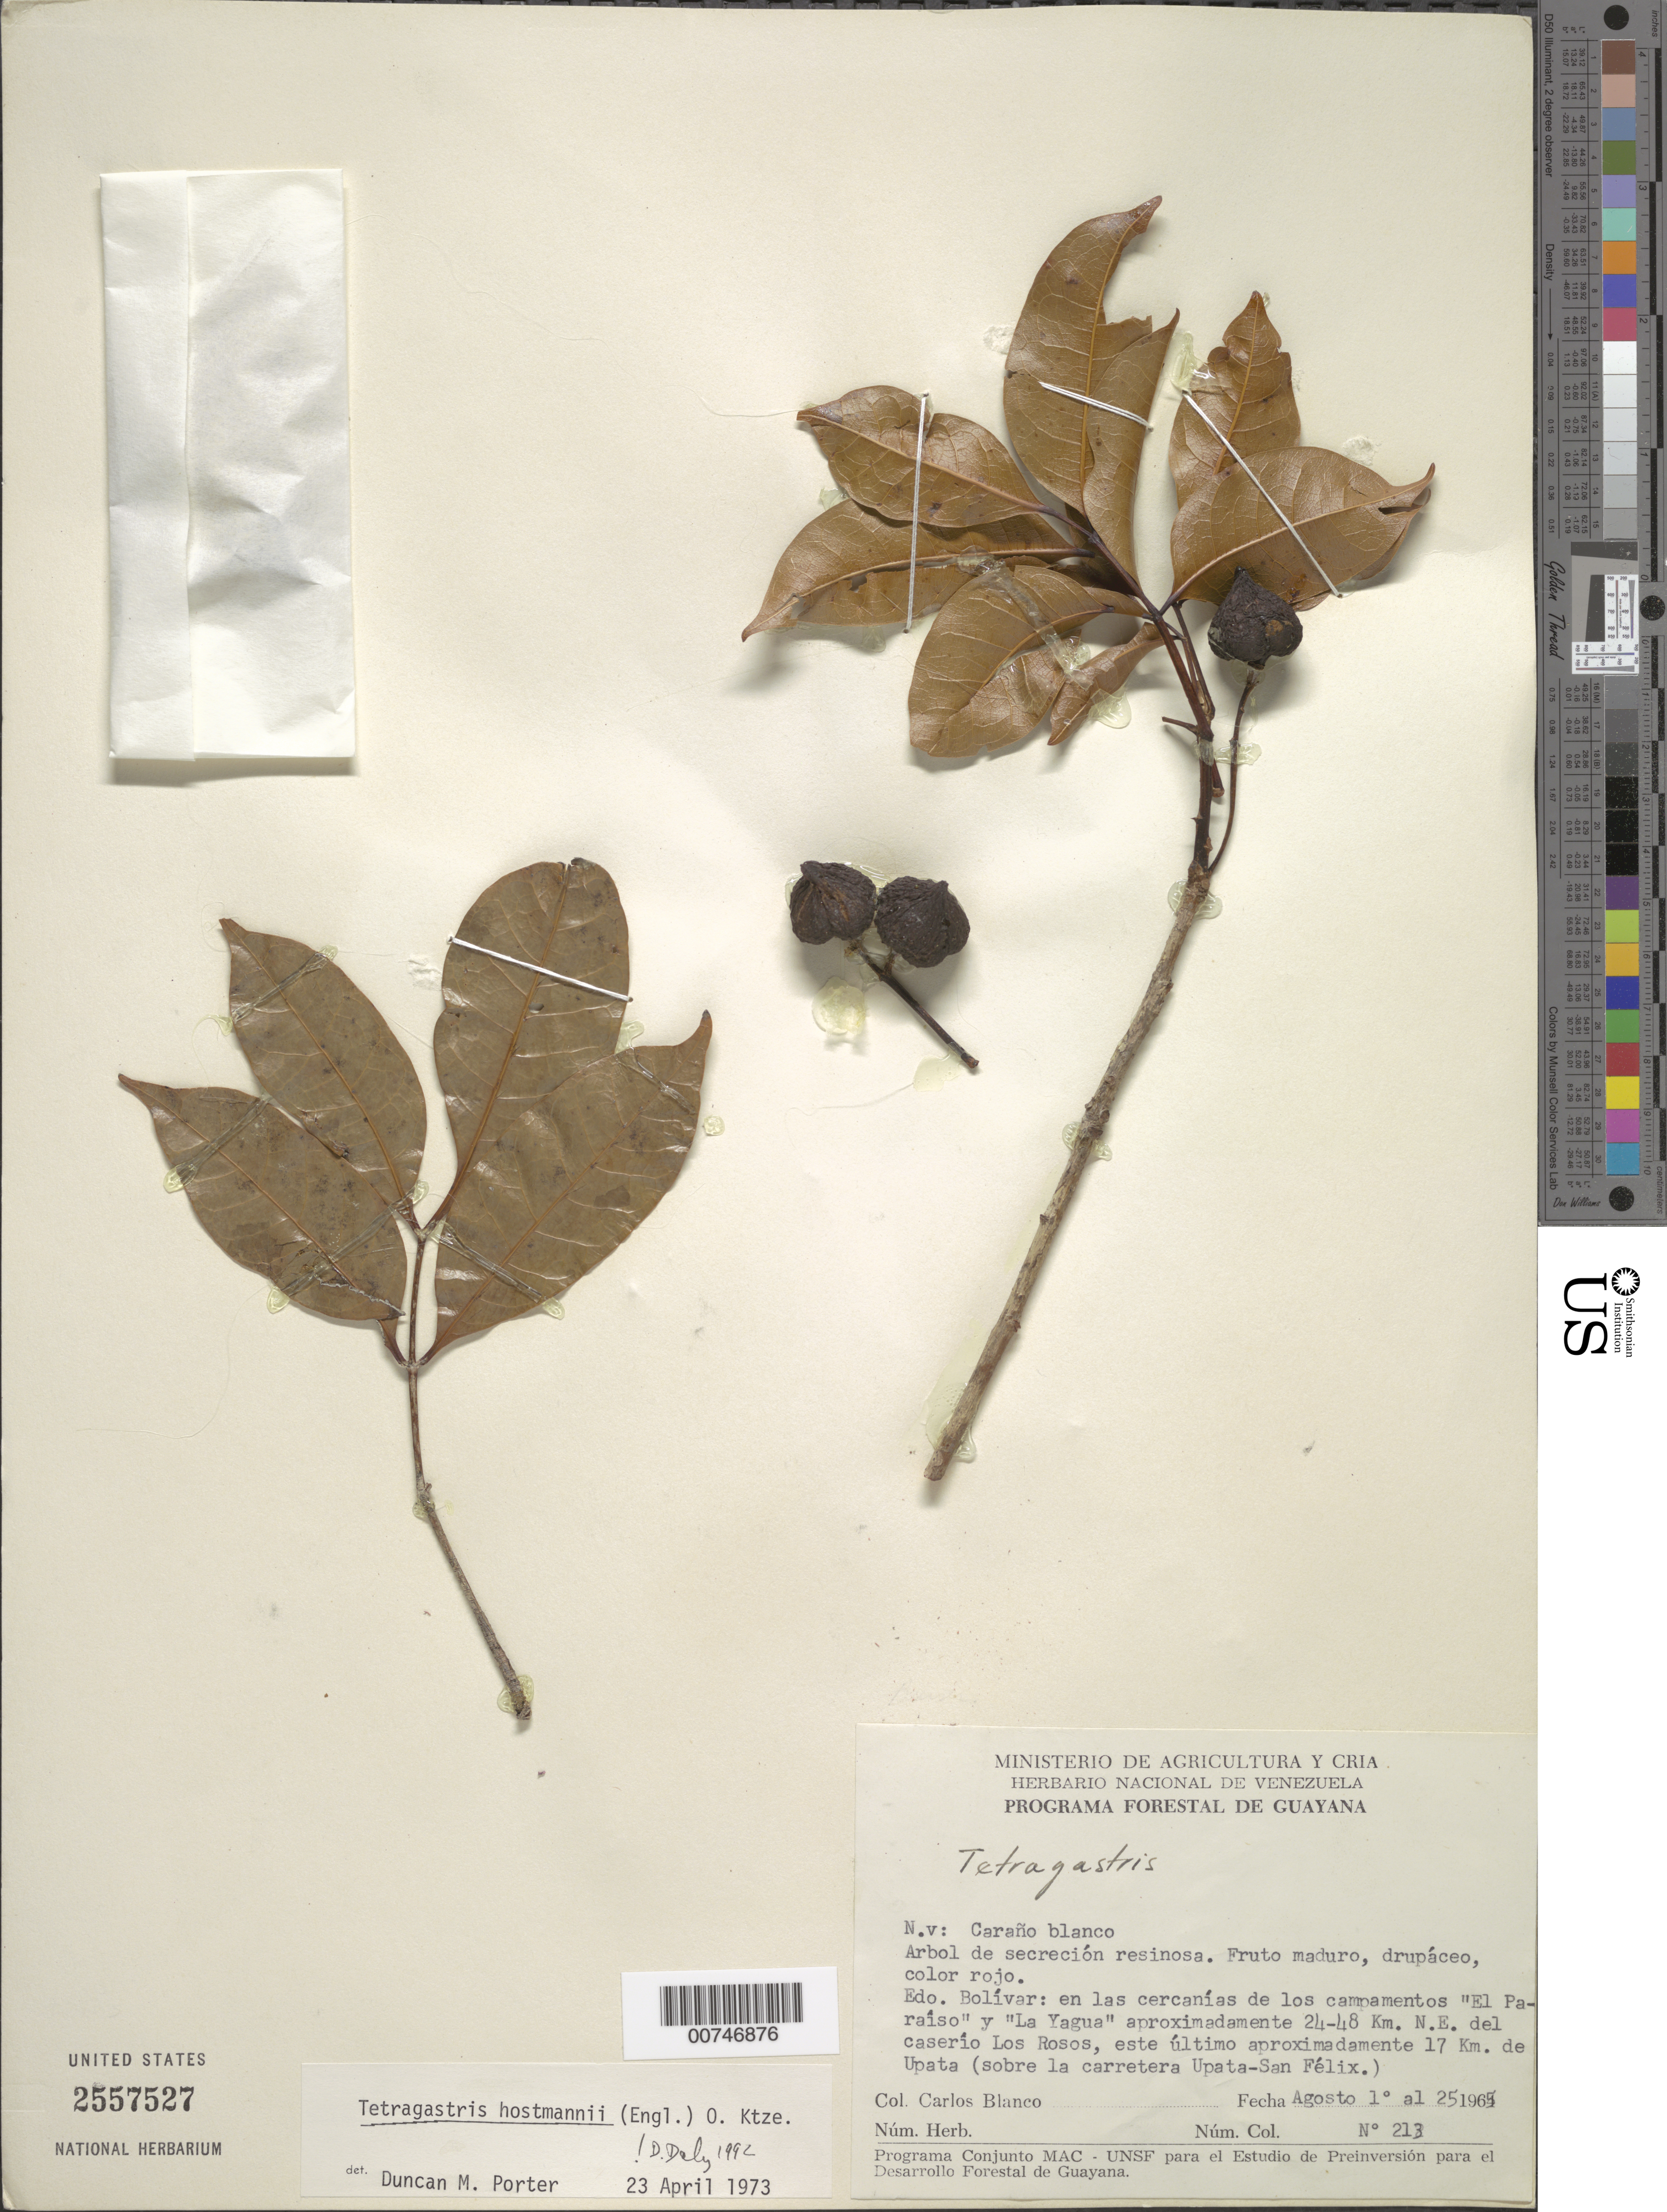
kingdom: Plantae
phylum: Tracheophyta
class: Magnoliopsida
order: Sapindales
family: Burseraceae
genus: Protium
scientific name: Protium surinamense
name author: Byng & Christenh.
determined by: Daly, Douglas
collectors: C. A. Blanco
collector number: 213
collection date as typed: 1-Aug-65 to 25-Aug-65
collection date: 1965-08-01/1965-08-25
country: Venezuela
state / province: Bolívar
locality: Campamentos "El Paraiso" y "La Yagua", 24-48 km NE del caserío Los Rosos, este ultimo aprox 17 m de Upata (sobre la carretera nueva Upata-San Felix)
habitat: Cercanias de los campamentos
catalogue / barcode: US 2557527